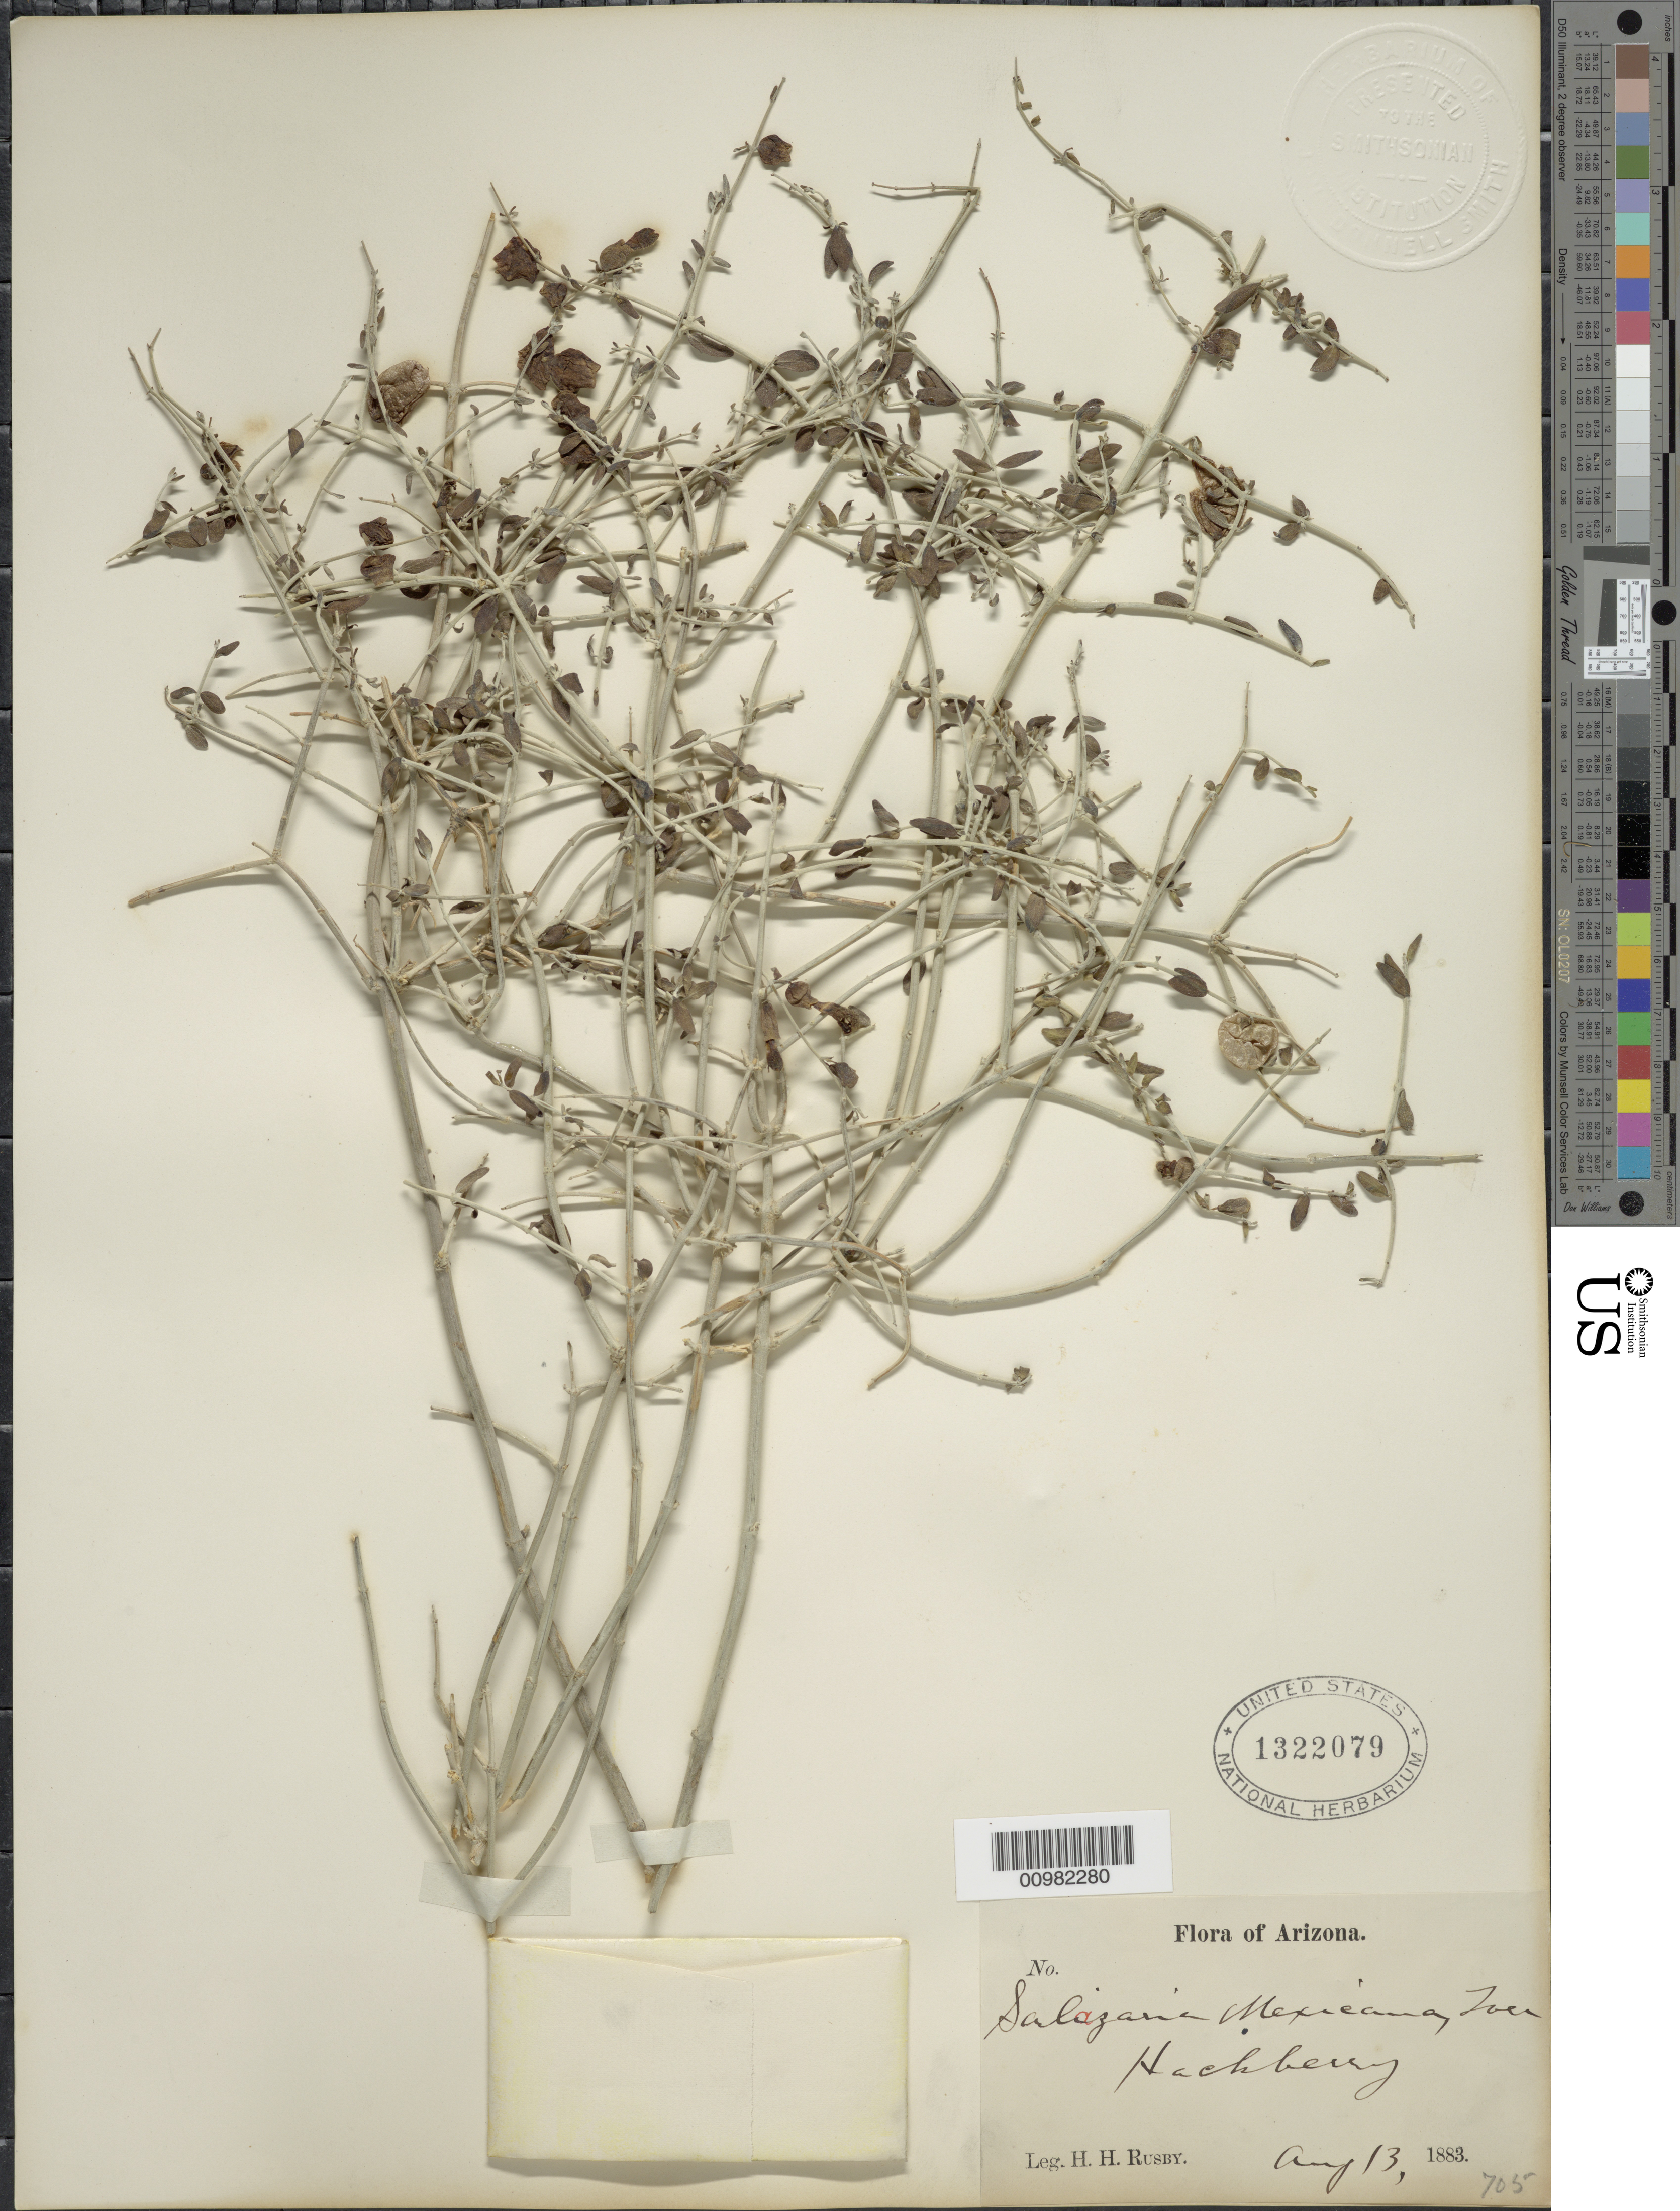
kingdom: Plantae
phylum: Tracheophyta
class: Magnoliopsida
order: Lamiales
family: Lamiaceae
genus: Salazaria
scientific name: Salazaria mexicana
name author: Torr.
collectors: H. H. Rusby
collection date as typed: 13 Aug 1883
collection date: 1883-08-13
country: United States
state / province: Arizona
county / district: Mohave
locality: Hackberry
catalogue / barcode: US 1322079